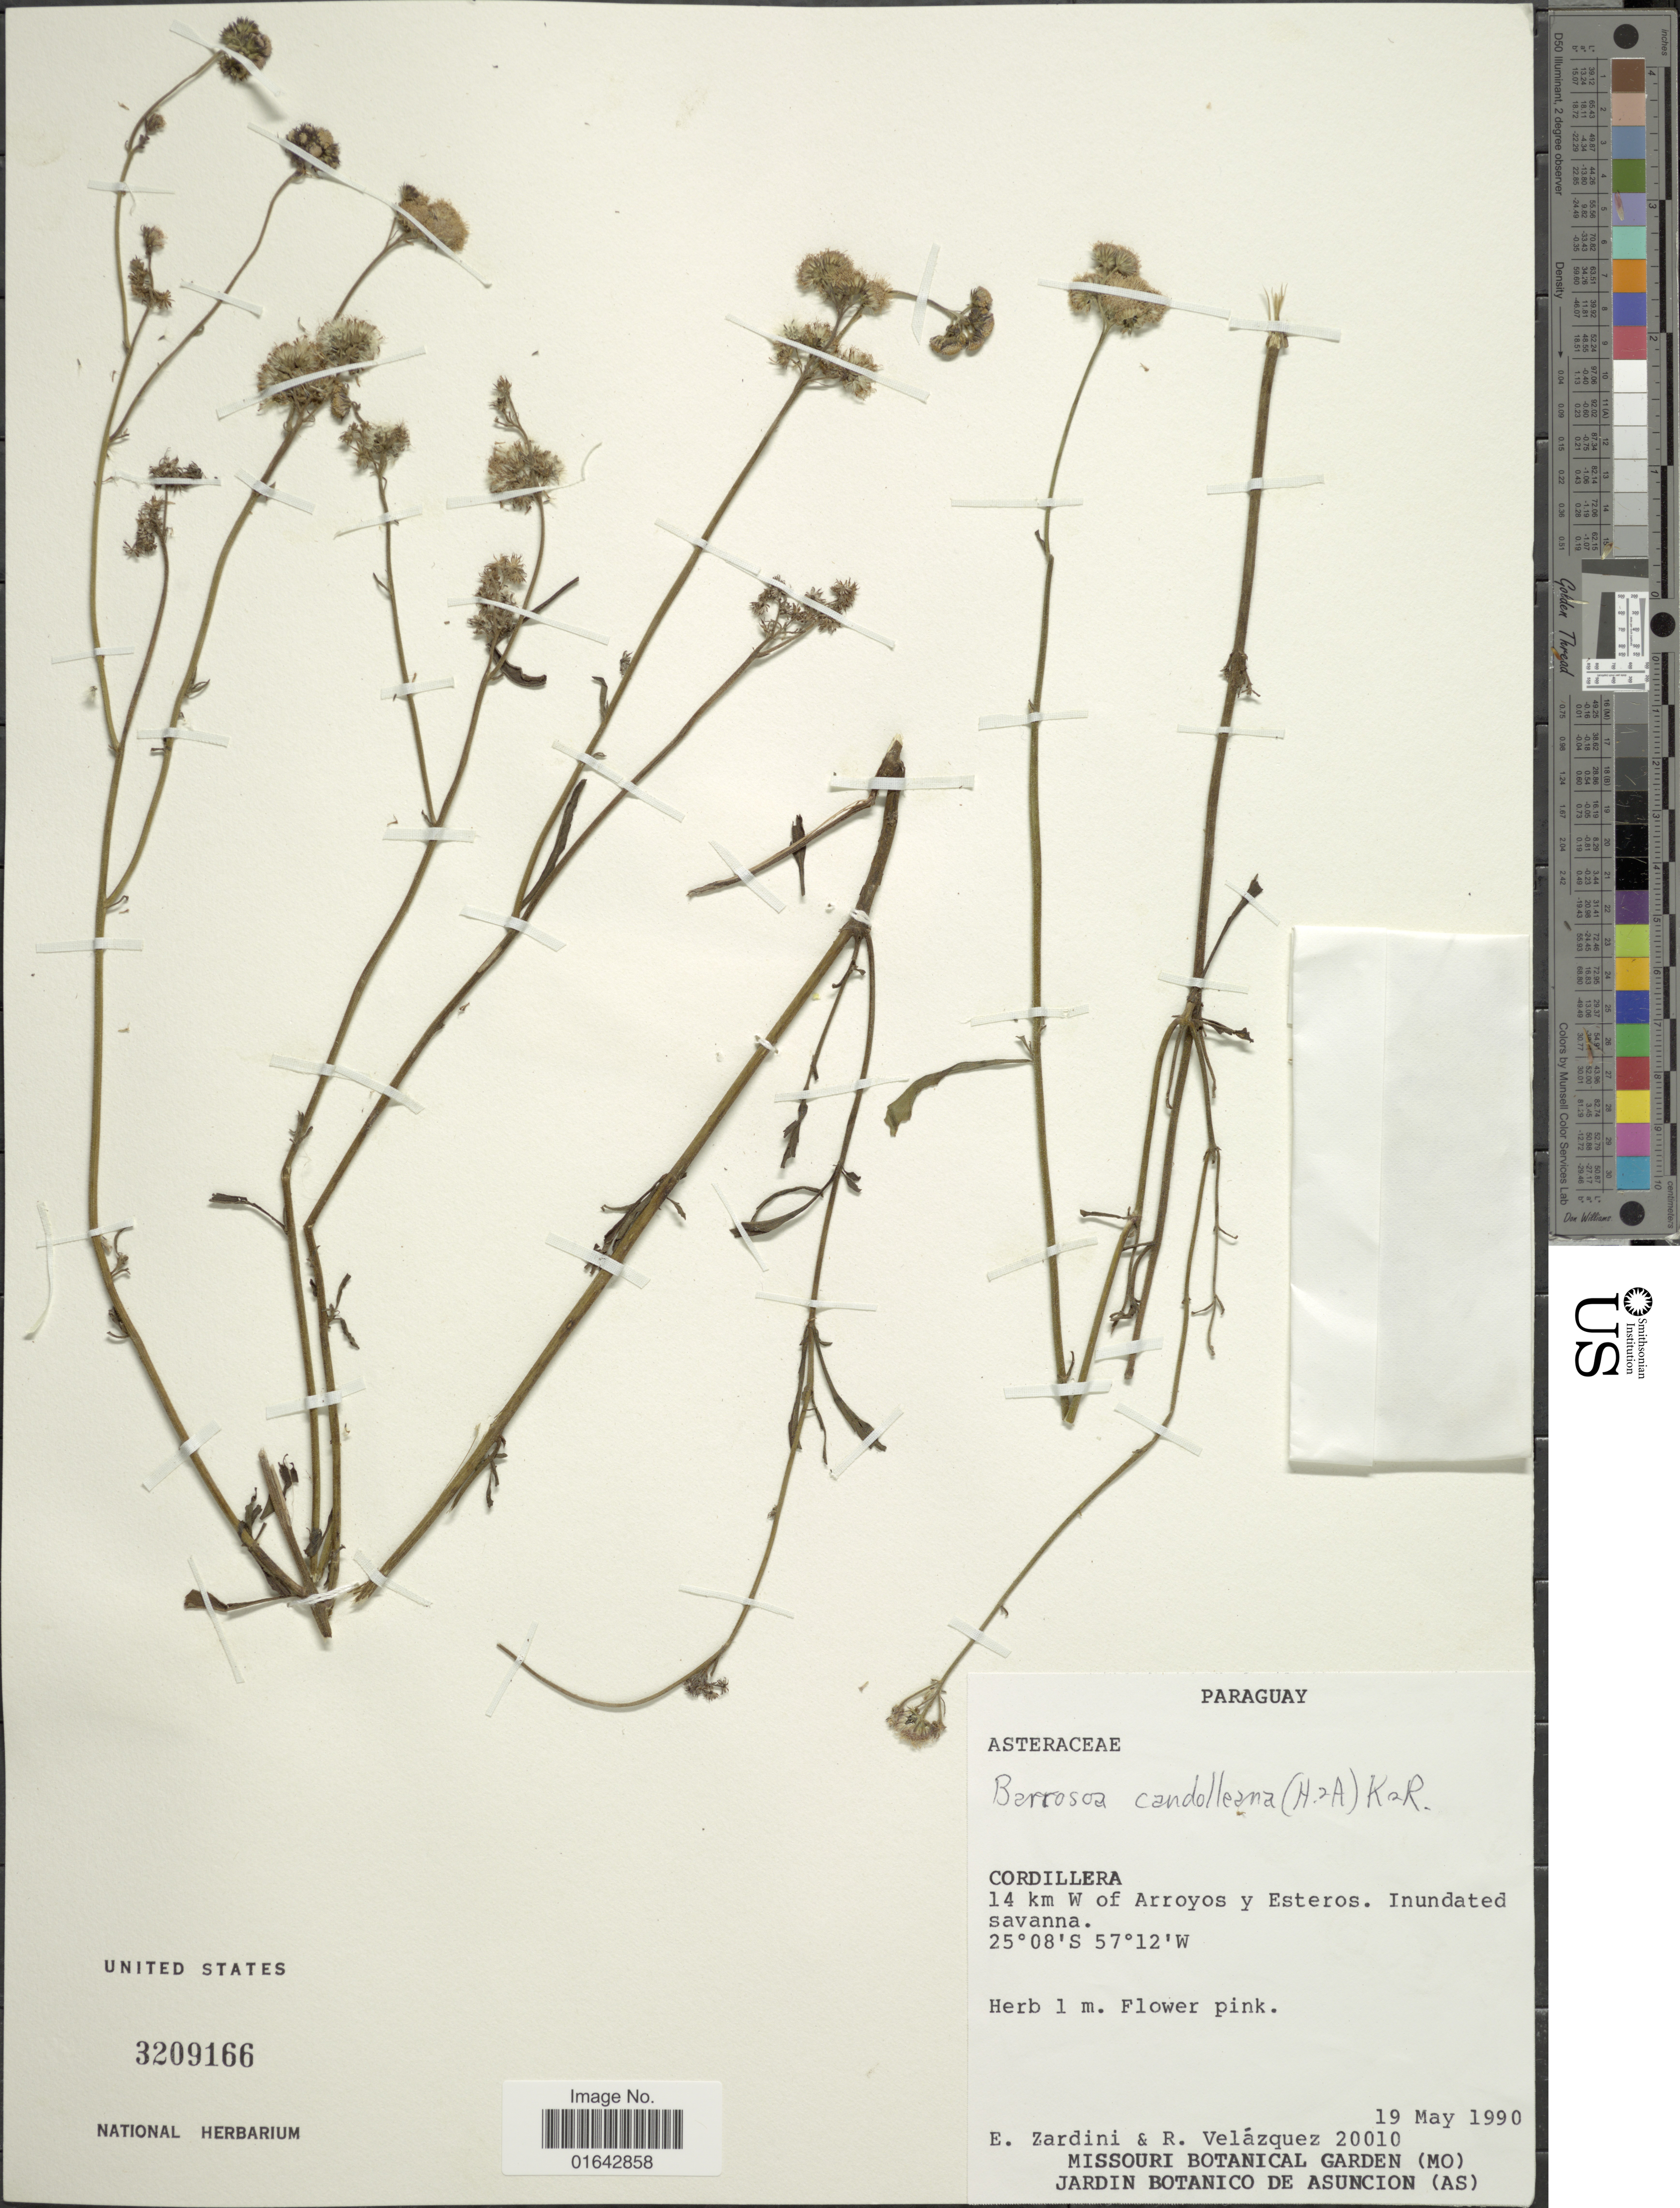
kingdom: Plantae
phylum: Tracheophyta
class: Magnoliopsida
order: Asterales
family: Asteraceae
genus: Barrosoa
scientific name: Barrosoa candolleana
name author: (Hook. & Arn.) R.M. King & H. Rob.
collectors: E. M. Zardini & R. Velázquez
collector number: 20010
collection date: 1990-05-19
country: Paraguay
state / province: Cordillera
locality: Cordillera, 14 km W of Arroyos y Esteros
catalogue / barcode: US 3209166